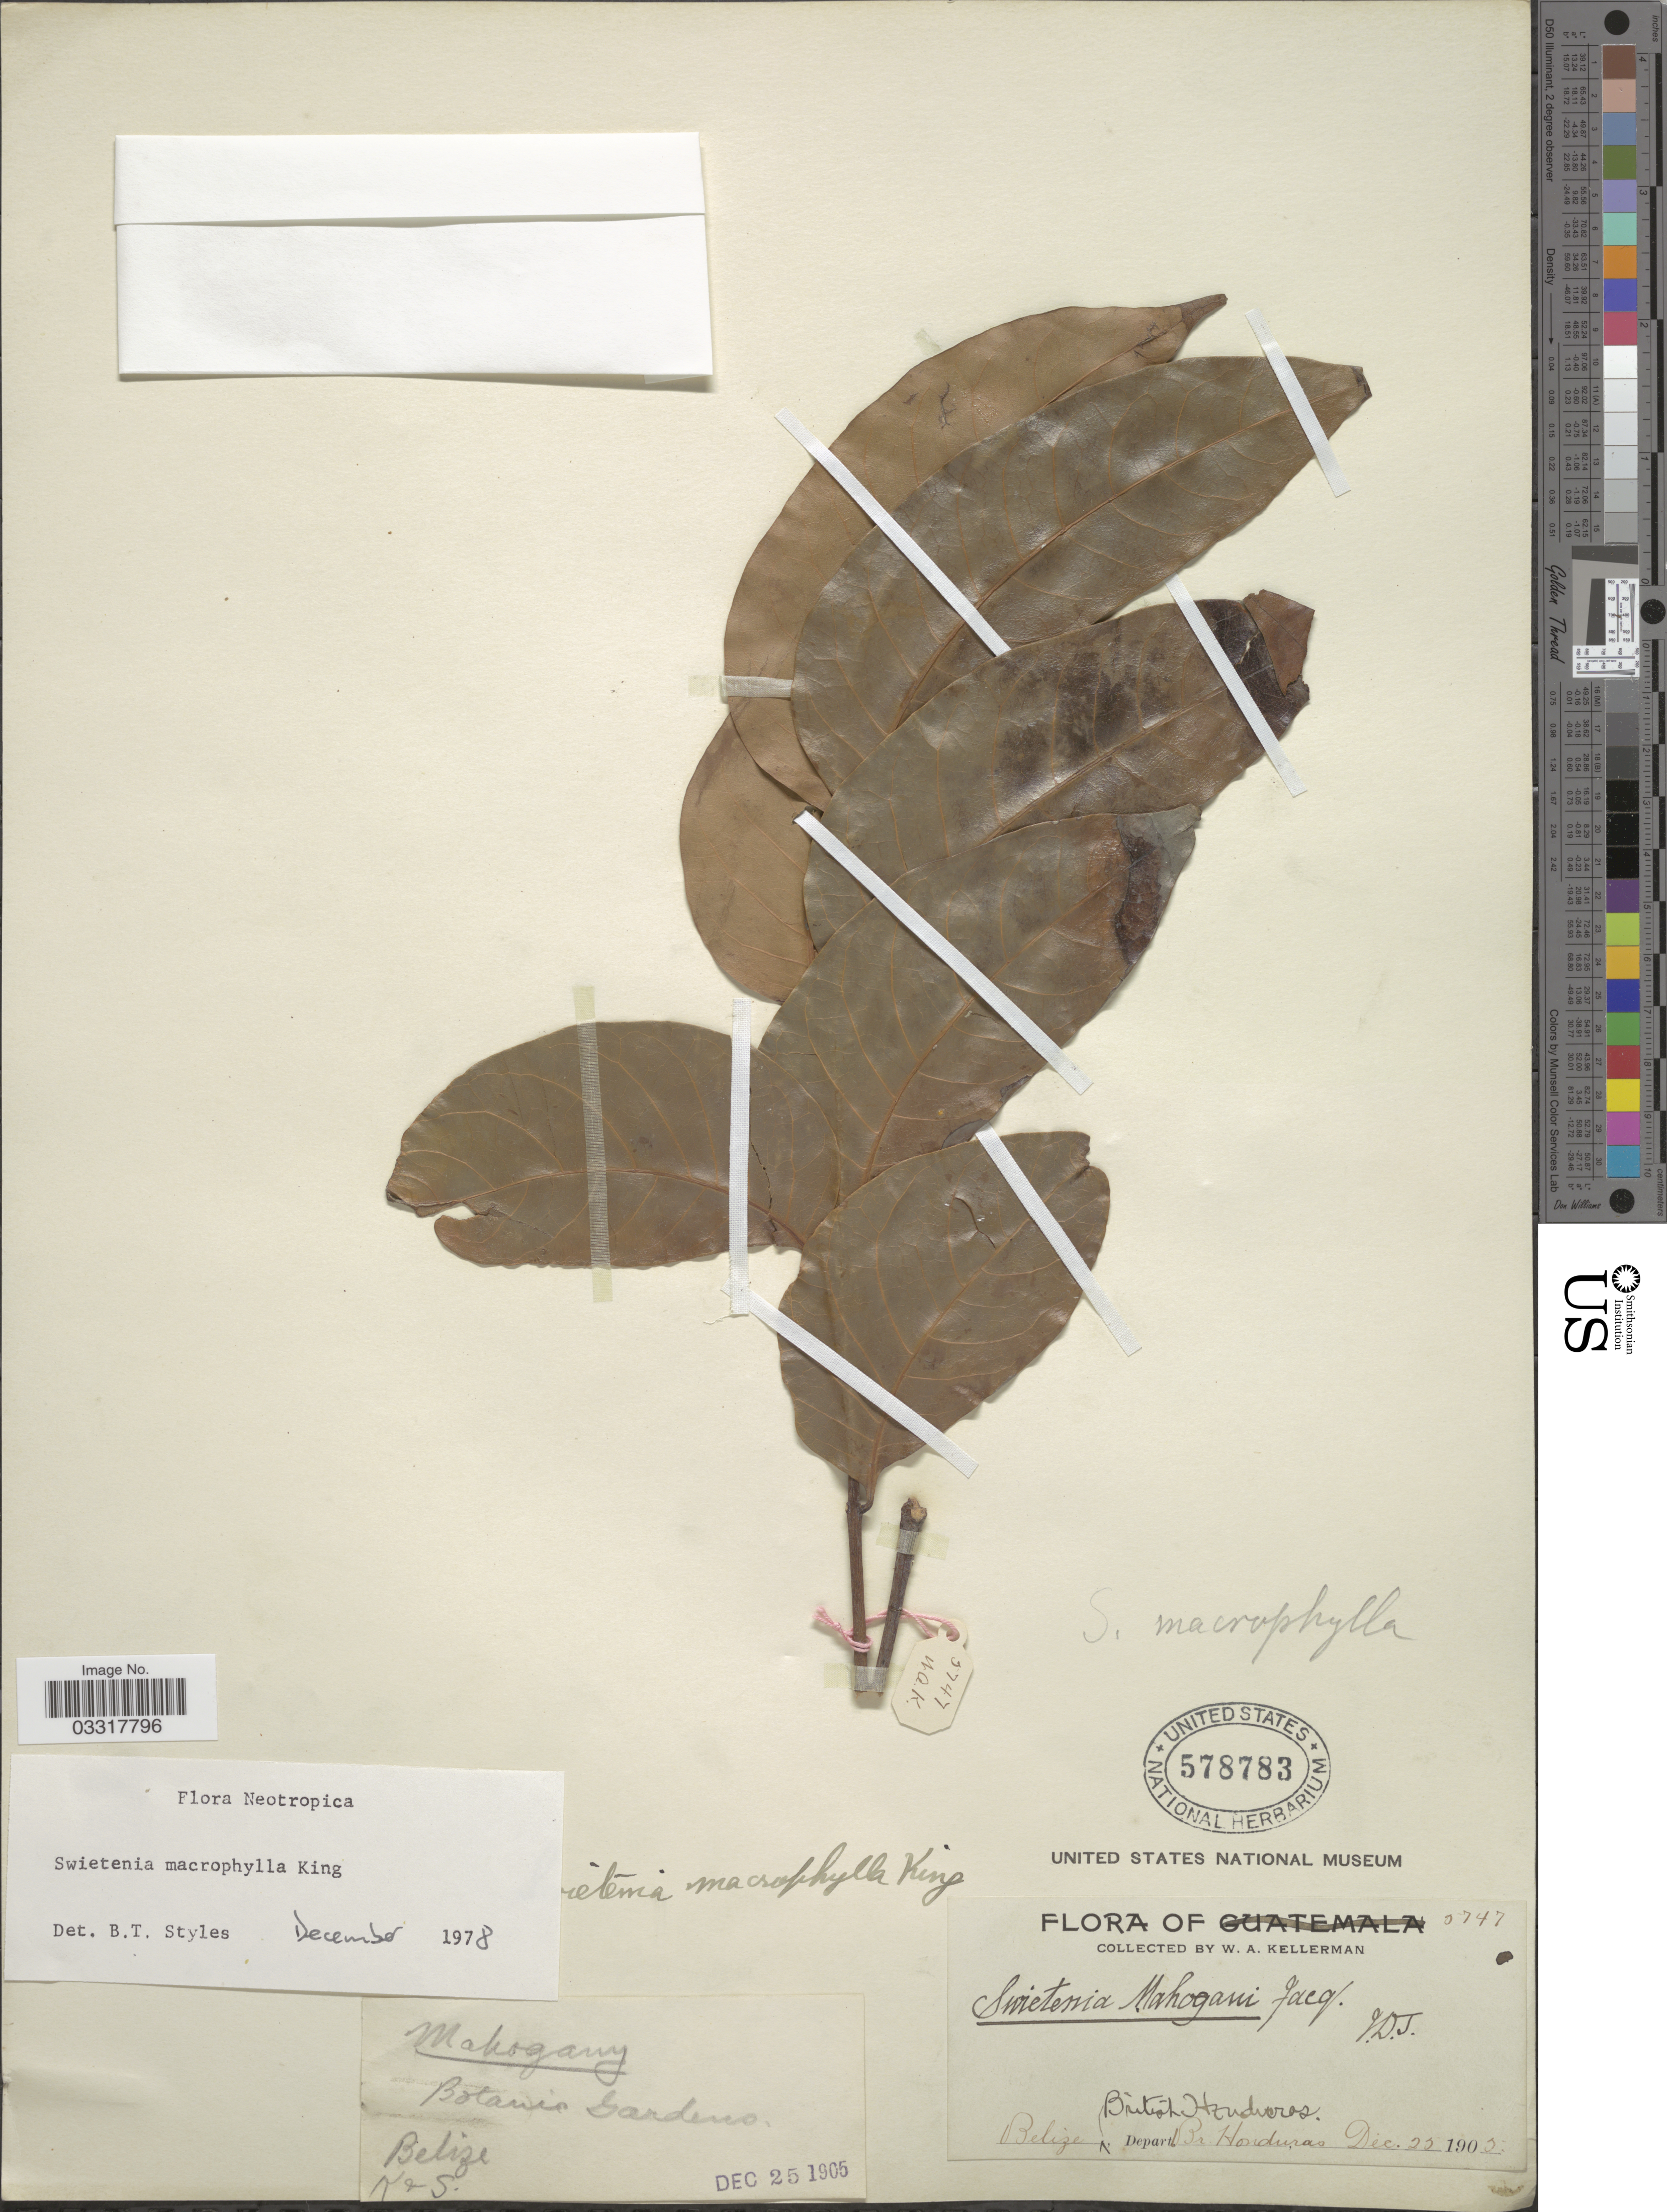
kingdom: Plantae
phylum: Tracheophyta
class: Magnoliopsida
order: Sapindales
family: Meliaceae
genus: Swietenia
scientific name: Swietenia macrophylla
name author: King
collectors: W. Kellerman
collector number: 5747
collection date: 1905-12-25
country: Belize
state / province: Belize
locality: Belize British Honduras, Depart. Br. Honduras.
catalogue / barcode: US 578783